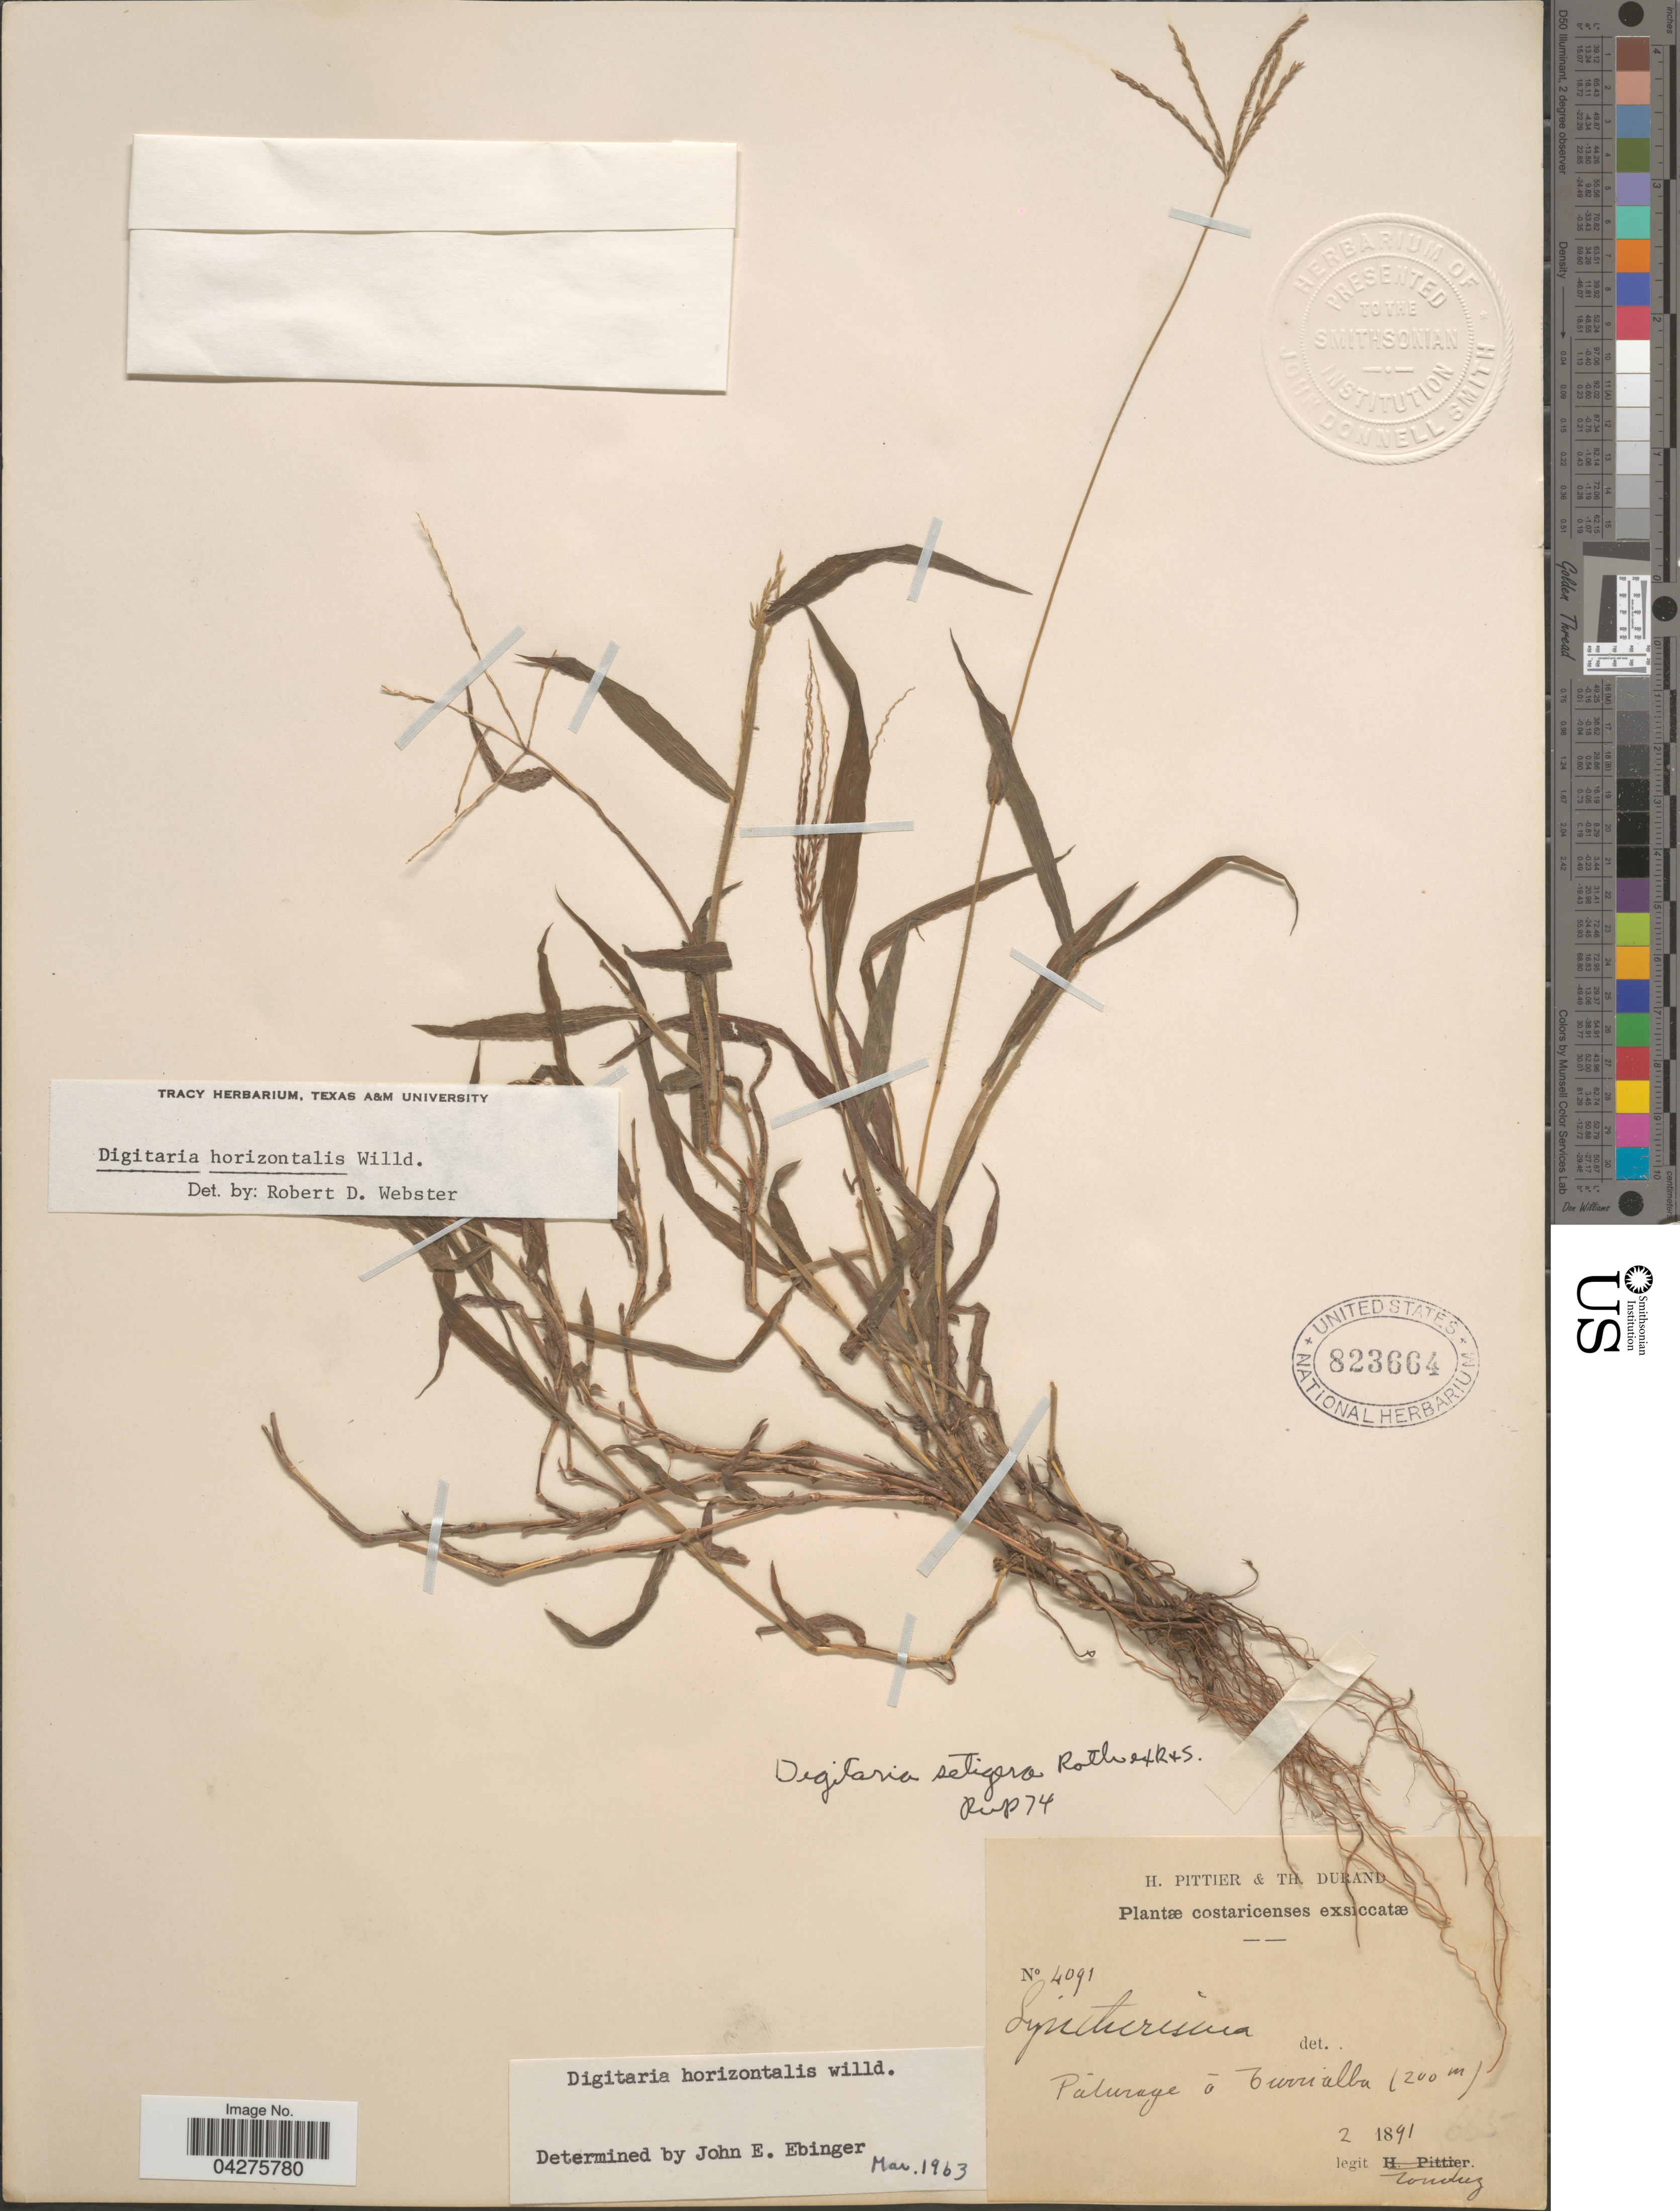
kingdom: Plantae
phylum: Tracheophyta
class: Liliopsida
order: Poales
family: Poaceae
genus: Digitaria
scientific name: Digitaria horizontalis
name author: Willd.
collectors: Tonduz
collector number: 4091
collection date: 1891-02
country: Costa Rica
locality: Páturage á Turrialba.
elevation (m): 200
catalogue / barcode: US 823664